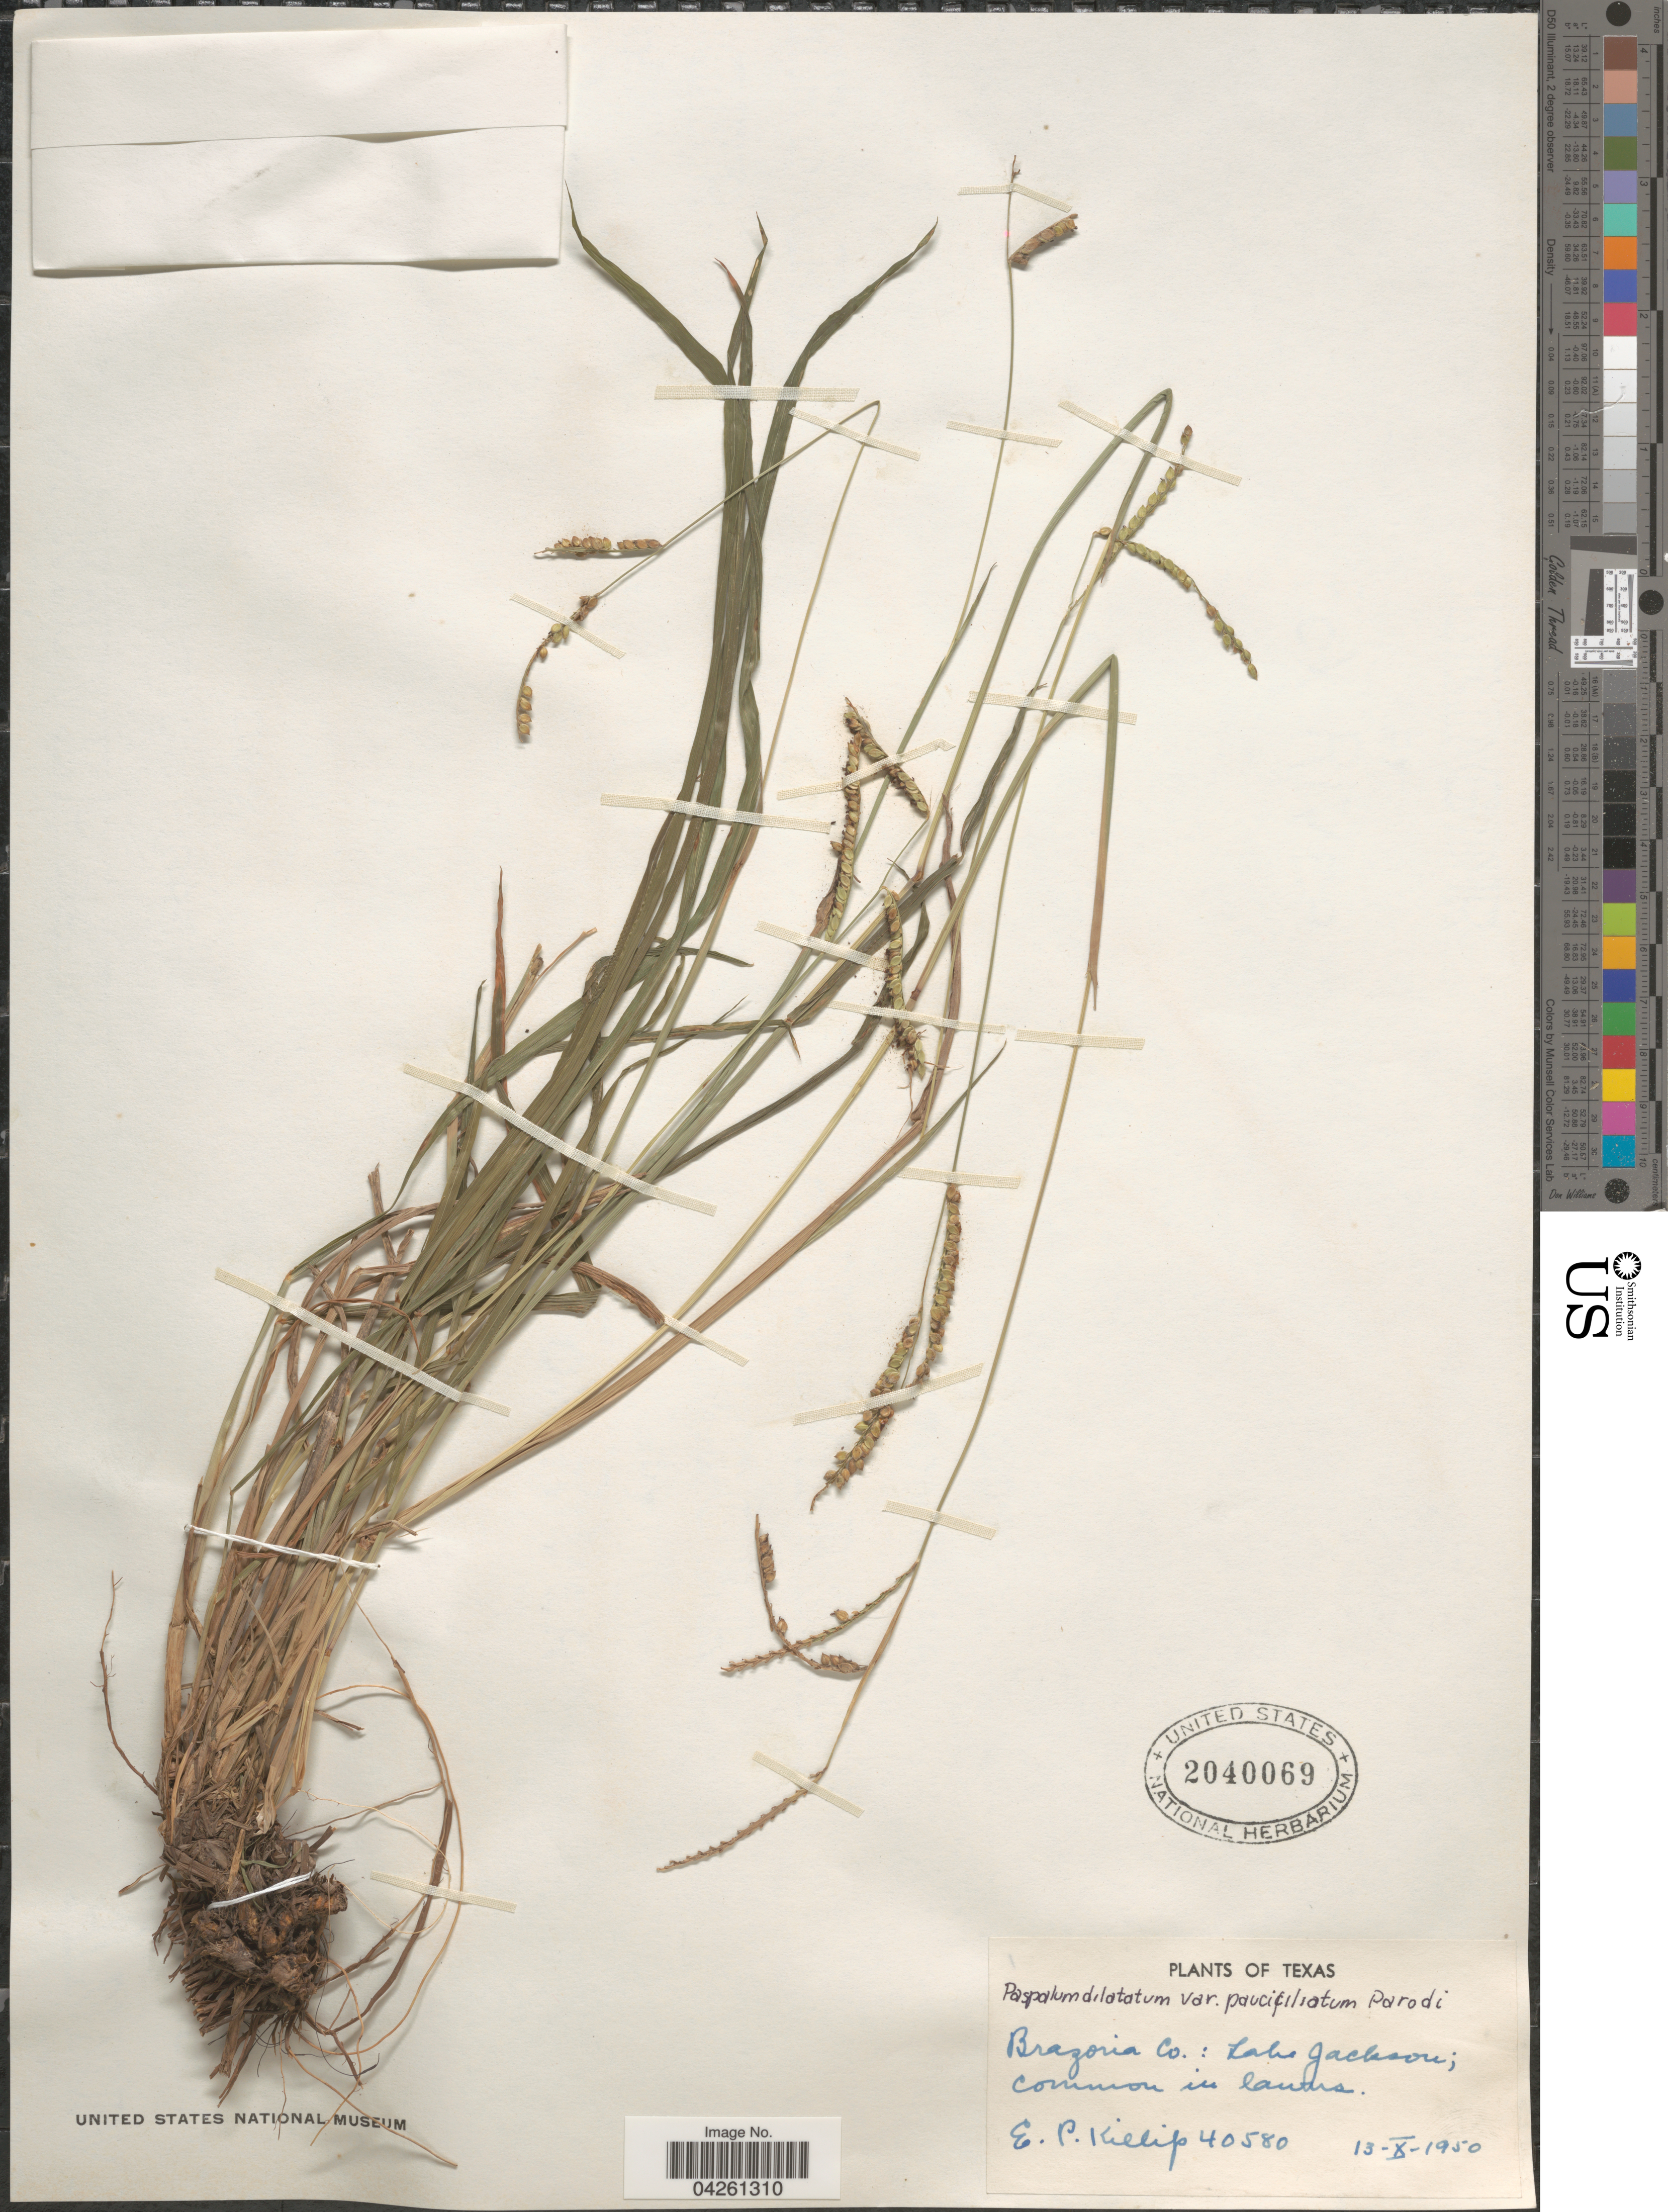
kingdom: Plantae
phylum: Tracheophyta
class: Liliopsida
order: Poales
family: Poaceae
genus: Paspalum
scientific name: Paspalum dilatatum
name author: Poir.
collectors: E. P. Killip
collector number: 40580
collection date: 1950-10-13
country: United States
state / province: Texas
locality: Brazoria Co.: Lake Jackson; Common in lawns.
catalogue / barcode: US 2040069